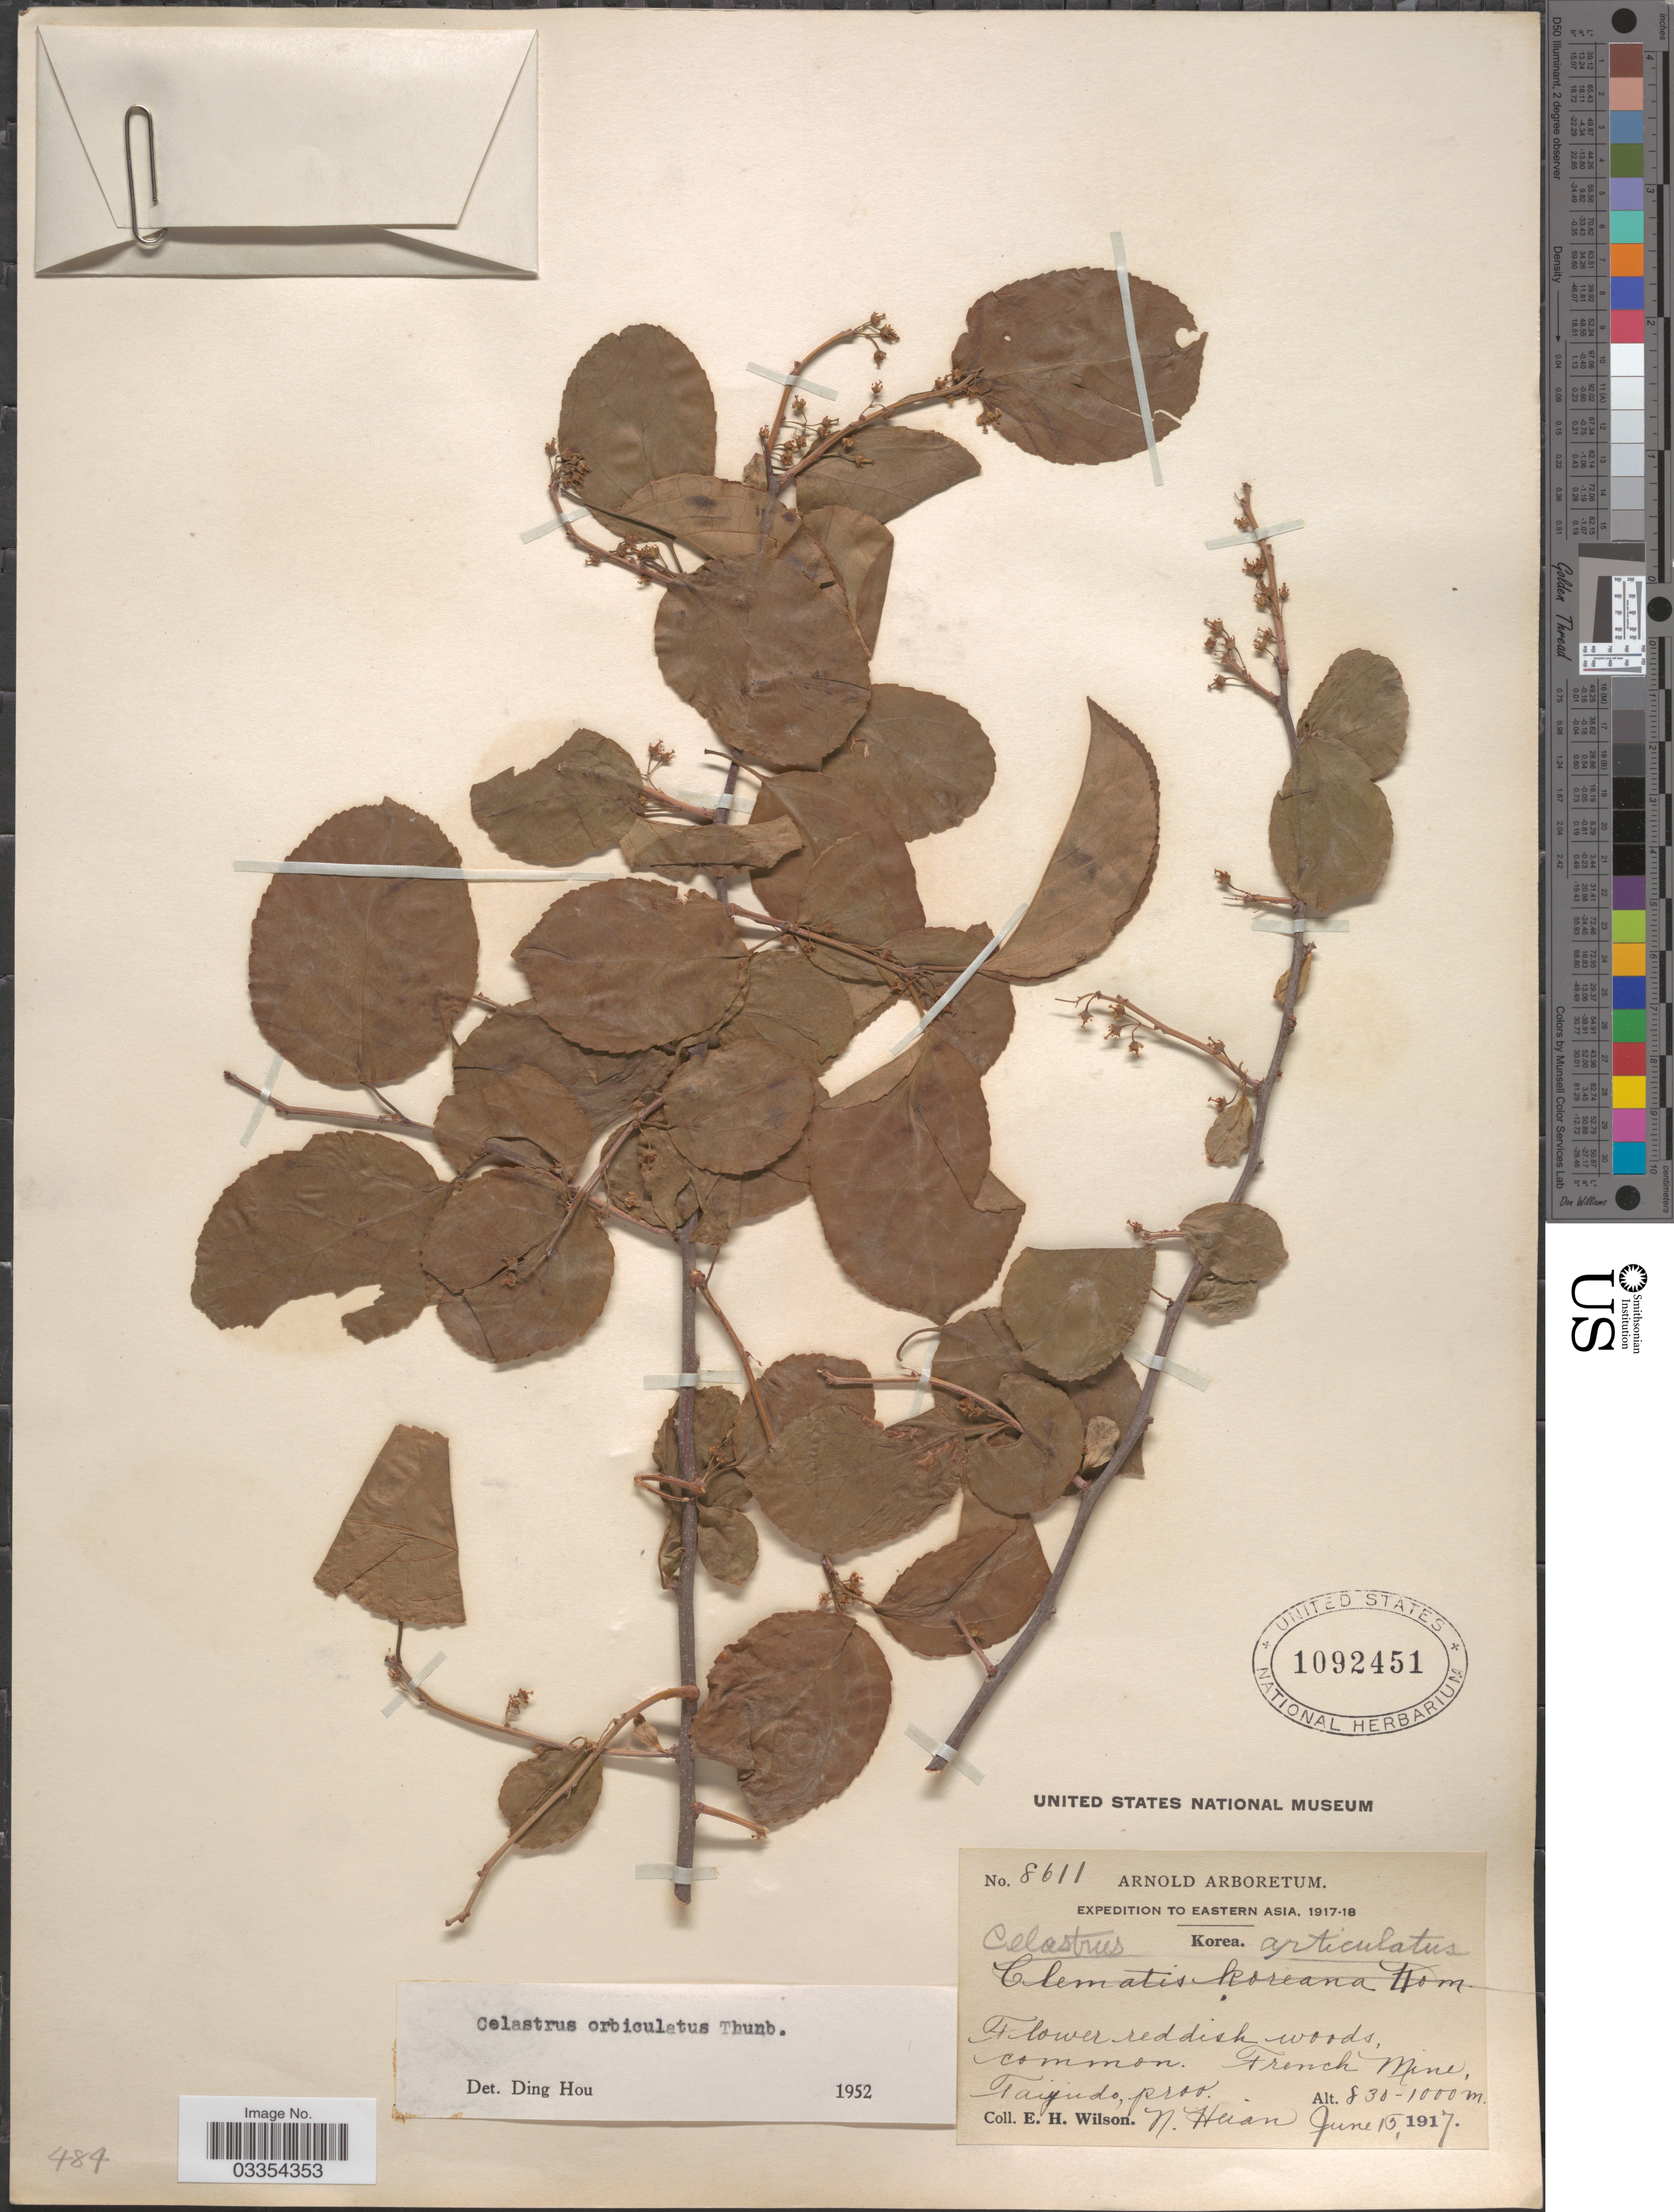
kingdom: Plantae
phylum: Tracheophyta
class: Magnoliopsida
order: Celastrales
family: Celastraceae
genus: Celastrus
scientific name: Celastrus orbiculatus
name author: Thunb.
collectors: E. Wilson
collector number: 8611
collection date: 1917-06-15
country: North Korea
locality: Eastern Asia. Korea. Trench Mine, Taiyudo, prov. N. Heian.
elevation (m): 830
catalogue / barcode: US 1092451